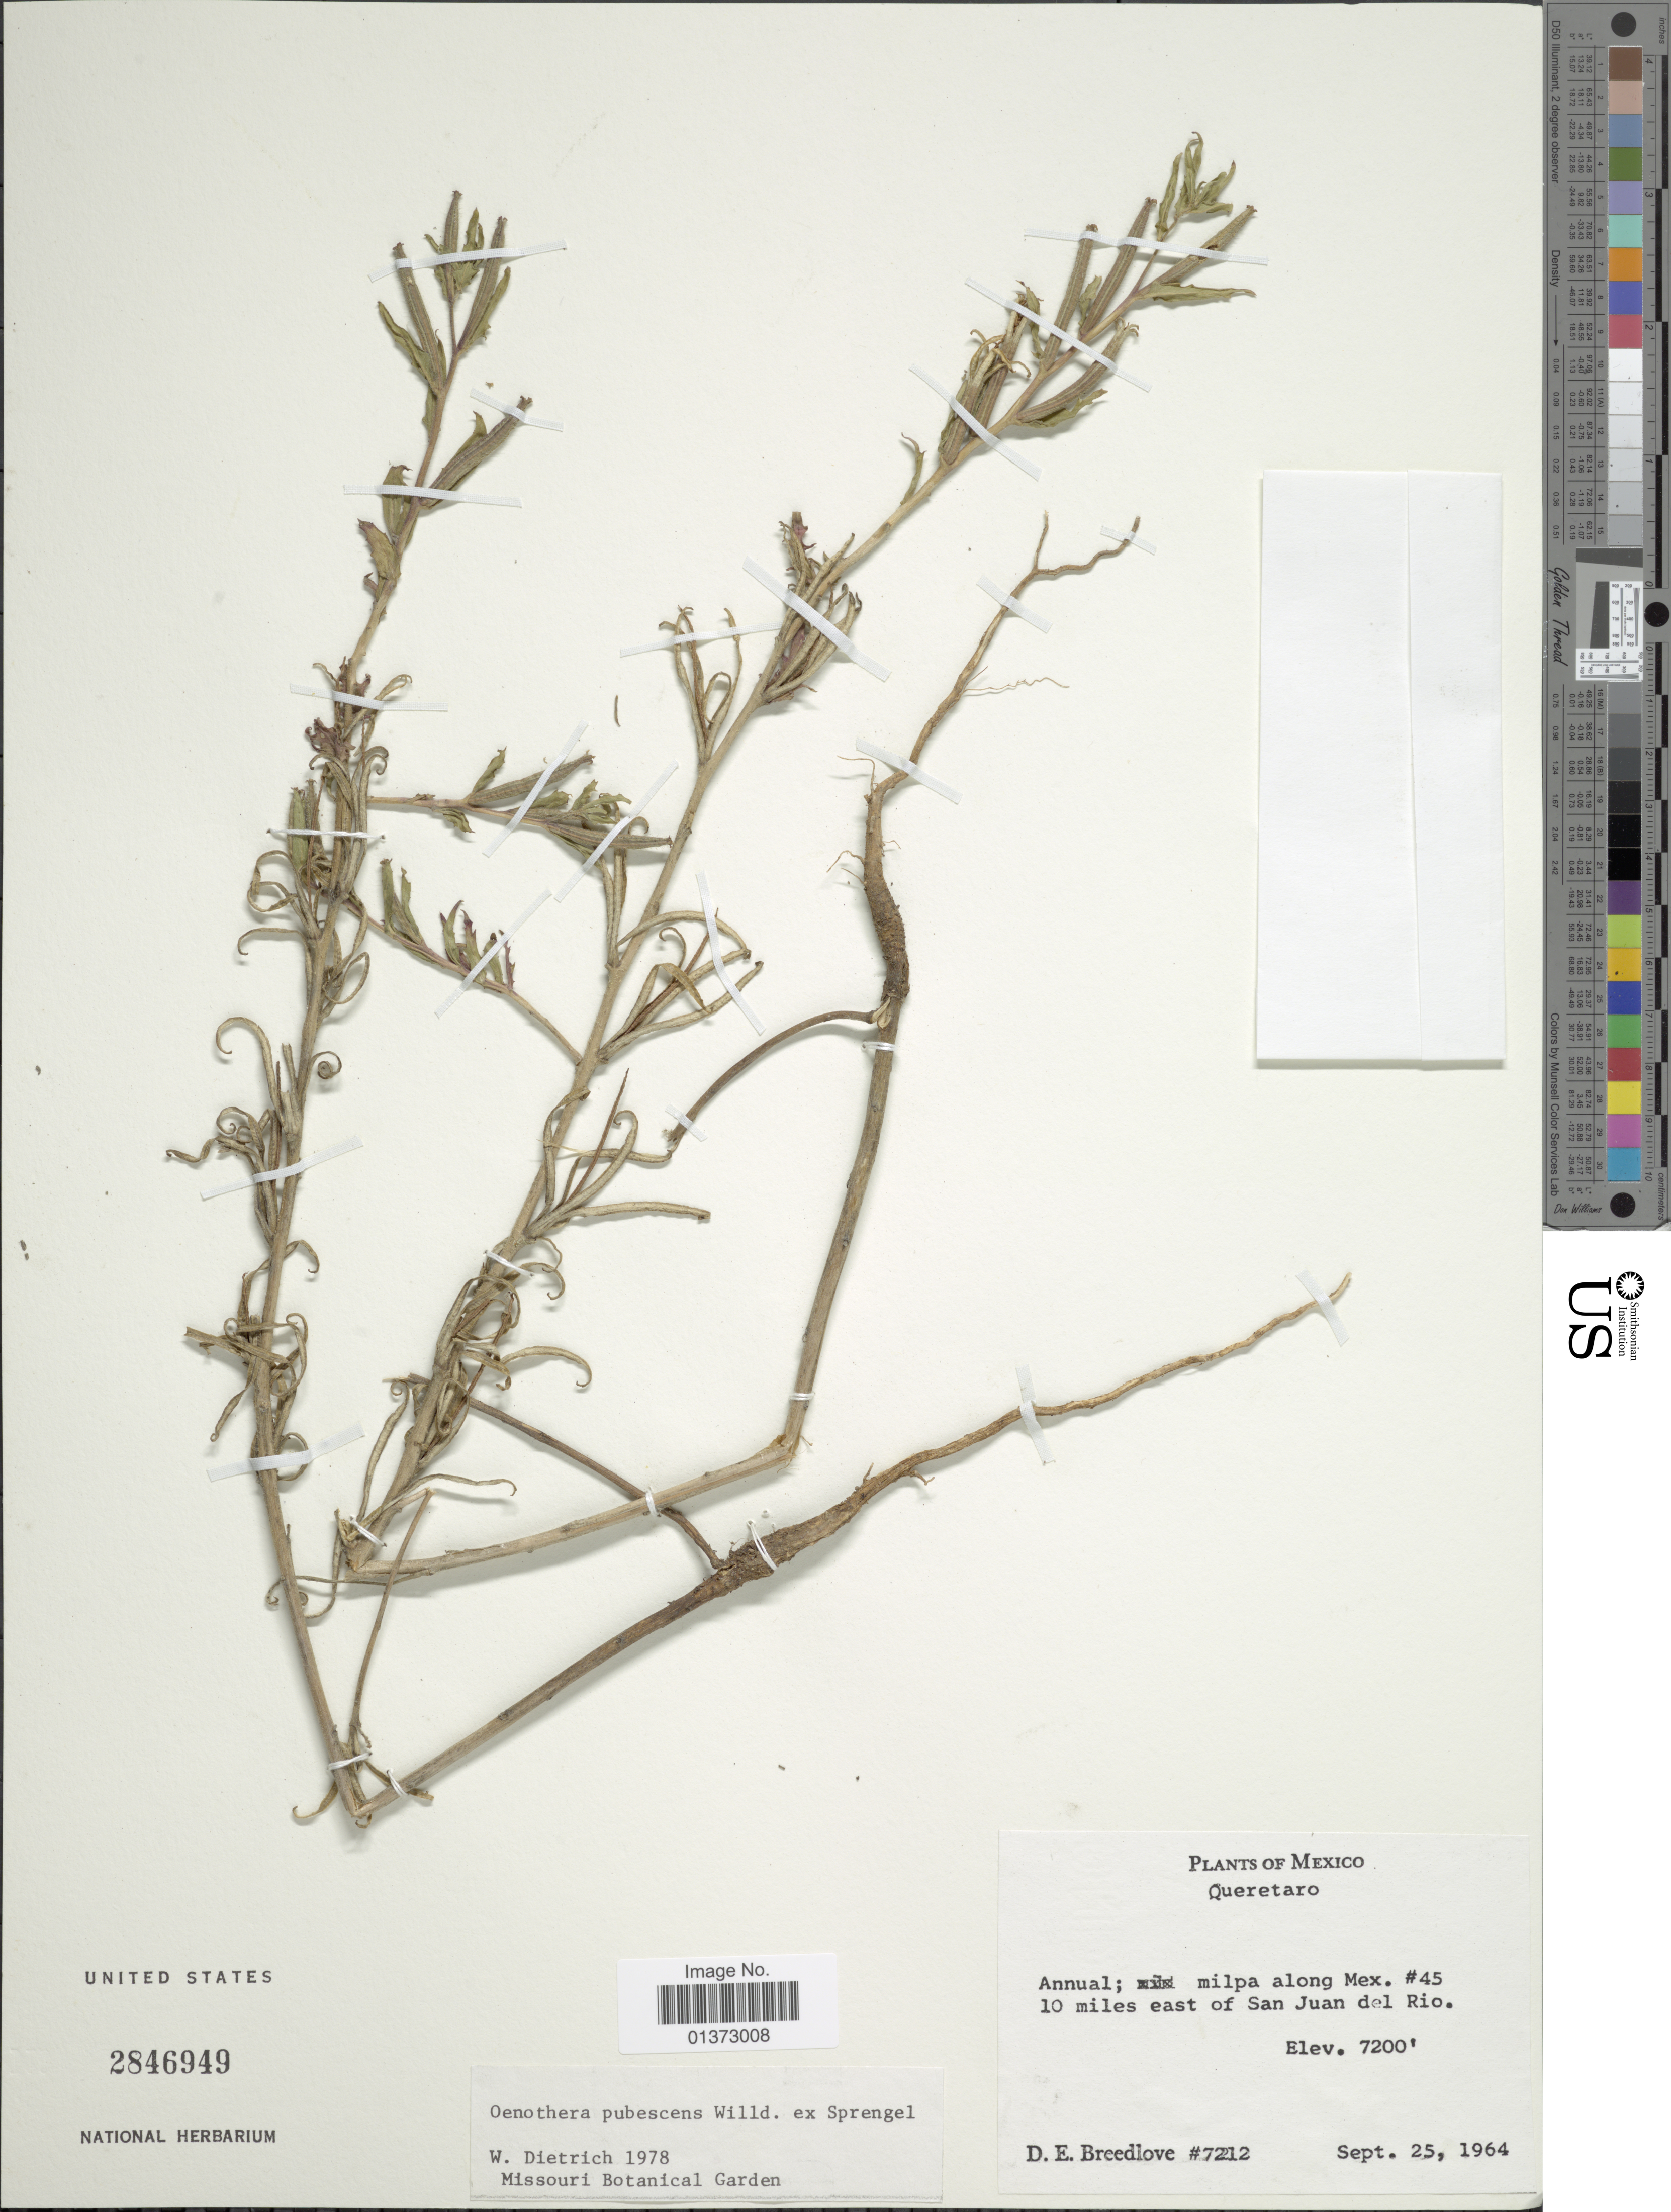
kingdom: Plantae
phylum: Tracheophyta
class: Magnoliopsida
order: Myrtales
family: Onagraceae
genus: Oenothera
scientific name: Oenothera pubescens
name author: Willd. ex Spreng.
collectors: D. E. Breedlove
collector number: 7212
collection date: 1964-09-25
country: Mexico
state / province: Querétaro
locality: Milpa along Mex. #45 10 miles east of San Juan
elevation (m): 2195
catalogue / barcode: US 2846949